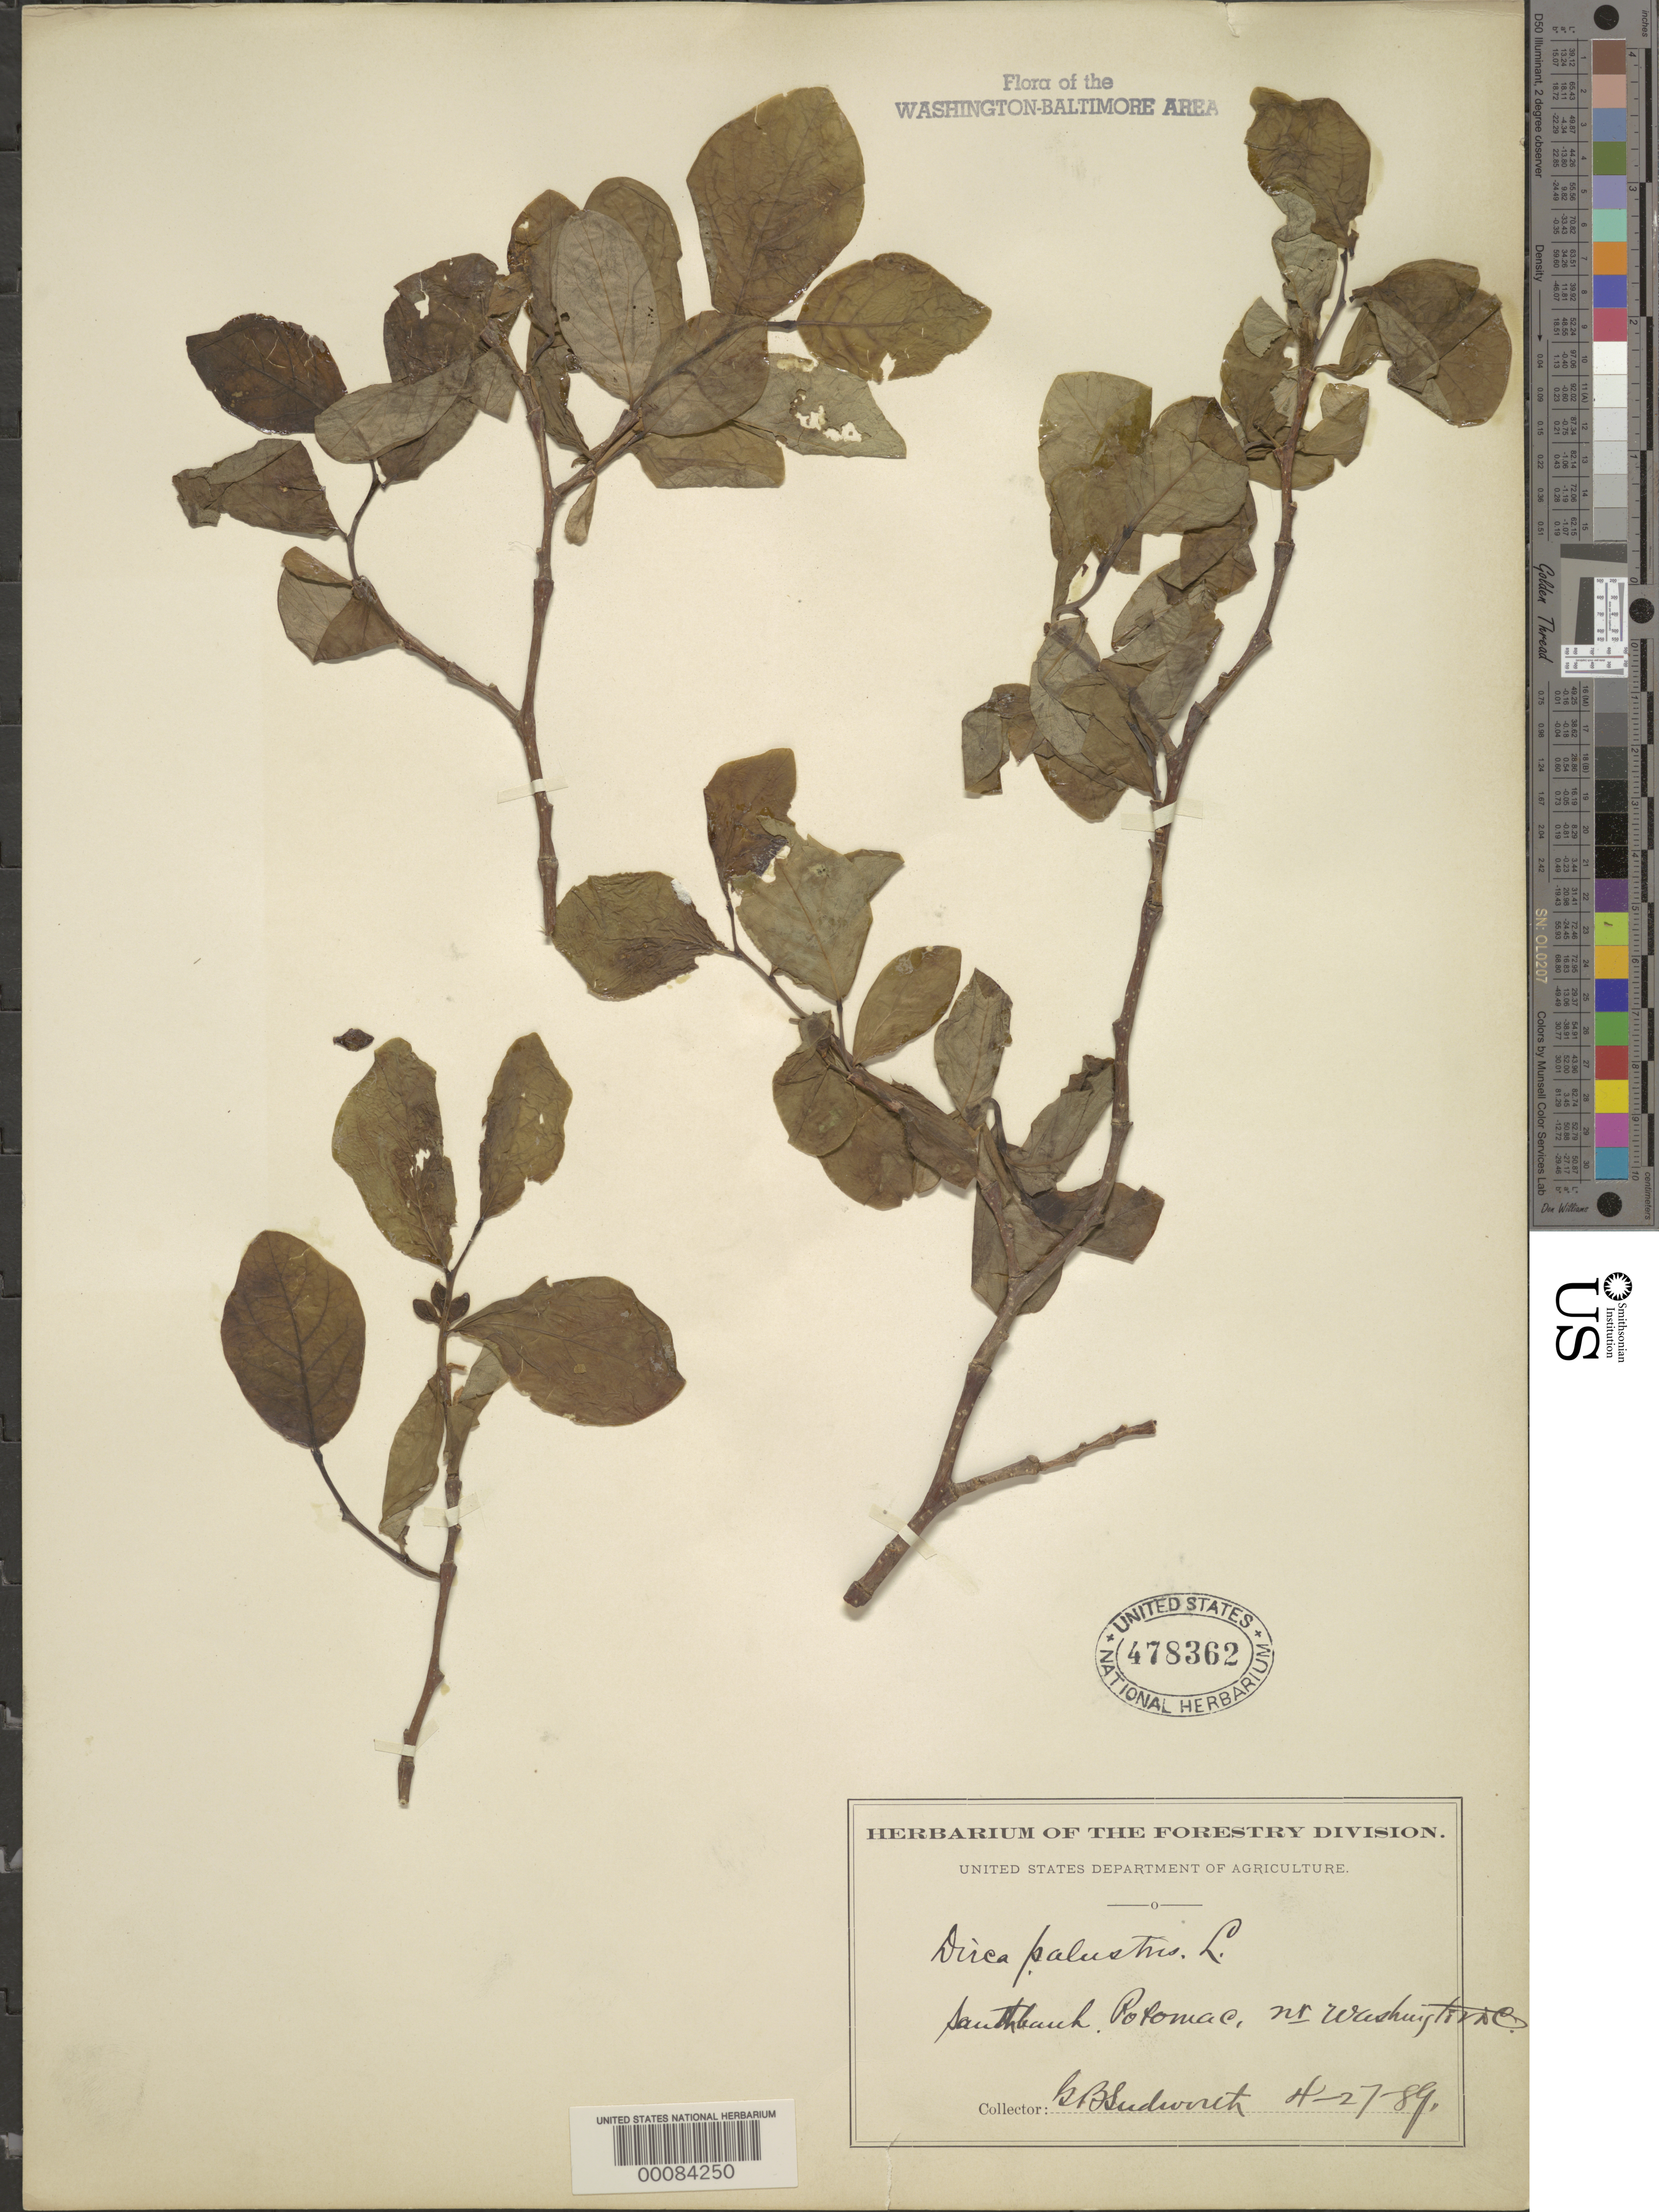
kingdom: Plantae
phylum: Tracheophyta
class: Magnoliopsida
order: Malvales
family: Thymelaeaceae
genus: Dirca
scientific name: Dirca palustris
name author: L.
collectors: G. Bludworth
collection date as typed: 27 Apr 1889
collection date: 1889-04-27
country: United States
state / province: Virginia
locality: South bank, Potomac, near Washington, D.C.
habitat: Along bank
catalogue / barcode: US 478362